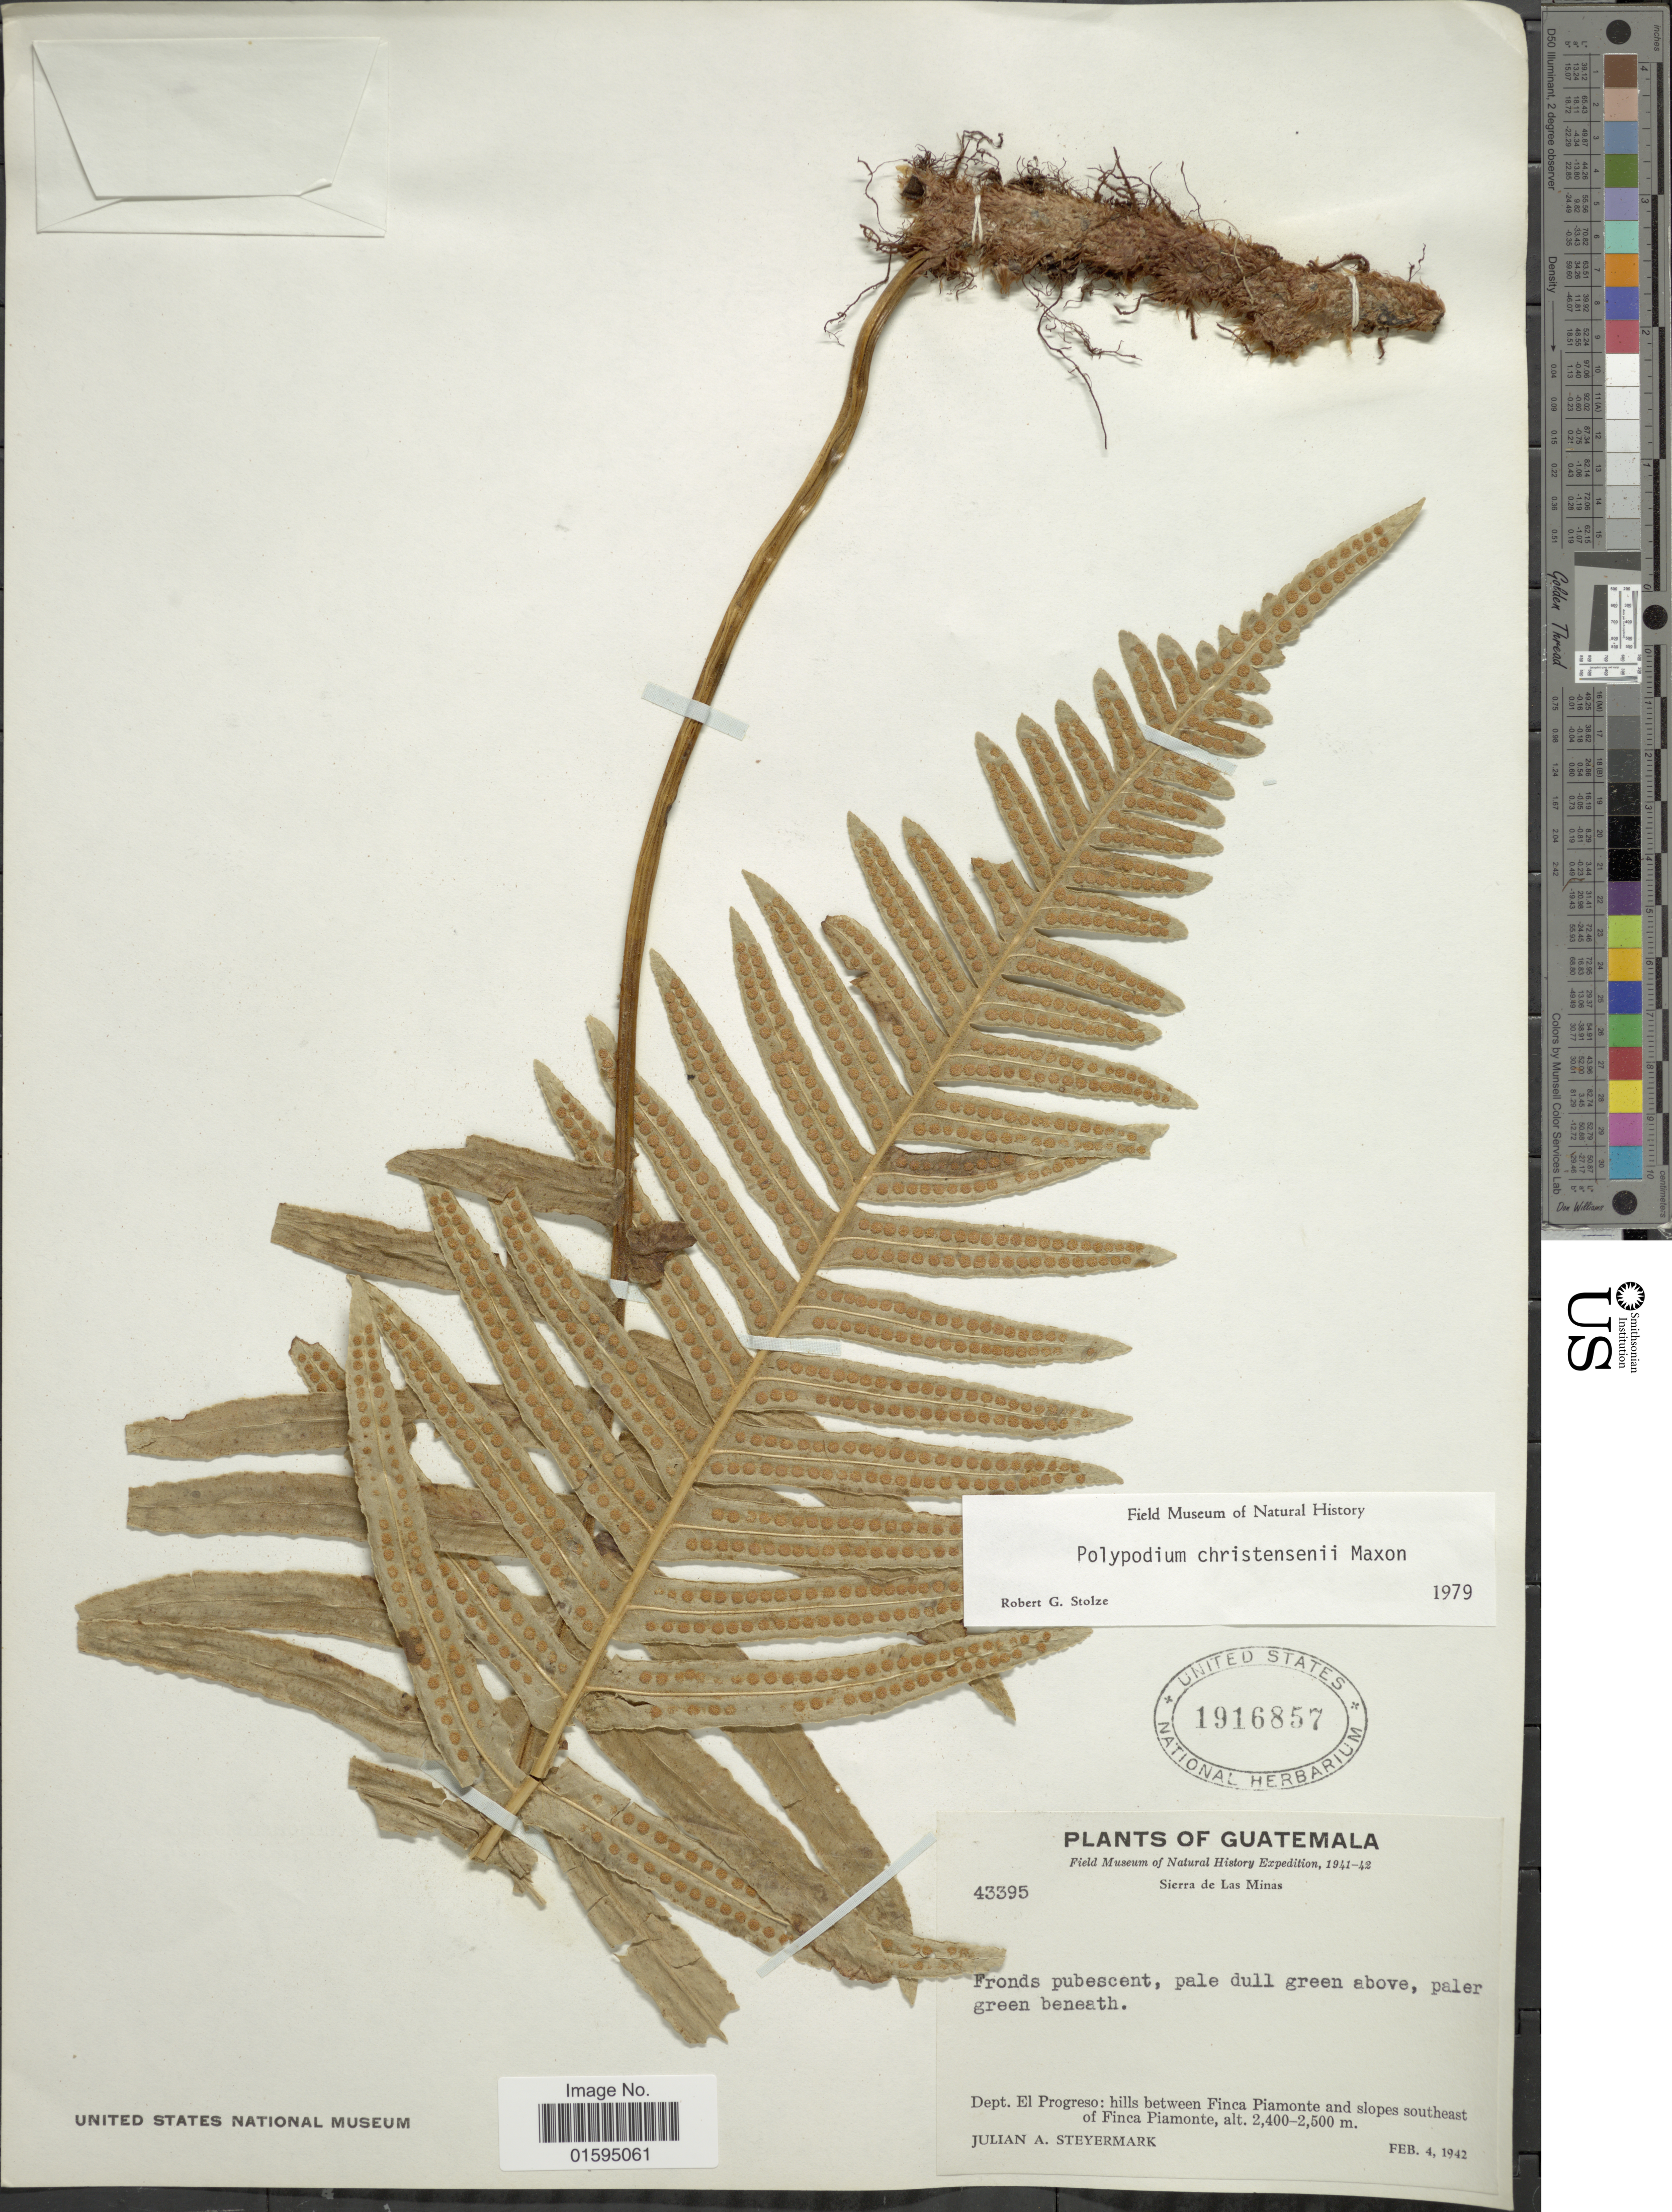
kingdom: Plantae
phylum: Tracheophyta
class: Polypodiopsida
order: Polypodiales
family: Polypodiaceae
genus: Polypodium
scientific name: Polypodium christensenii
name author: Maxon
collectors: J. Steyermark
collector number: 43395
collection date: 1942-02-04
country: Guatemala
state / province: El Progreso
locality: Sierra de Las Minas, hills between Finca Piamonte and slopes southeast of Finca Piamonte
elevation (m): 2400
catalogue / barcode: US 1916857